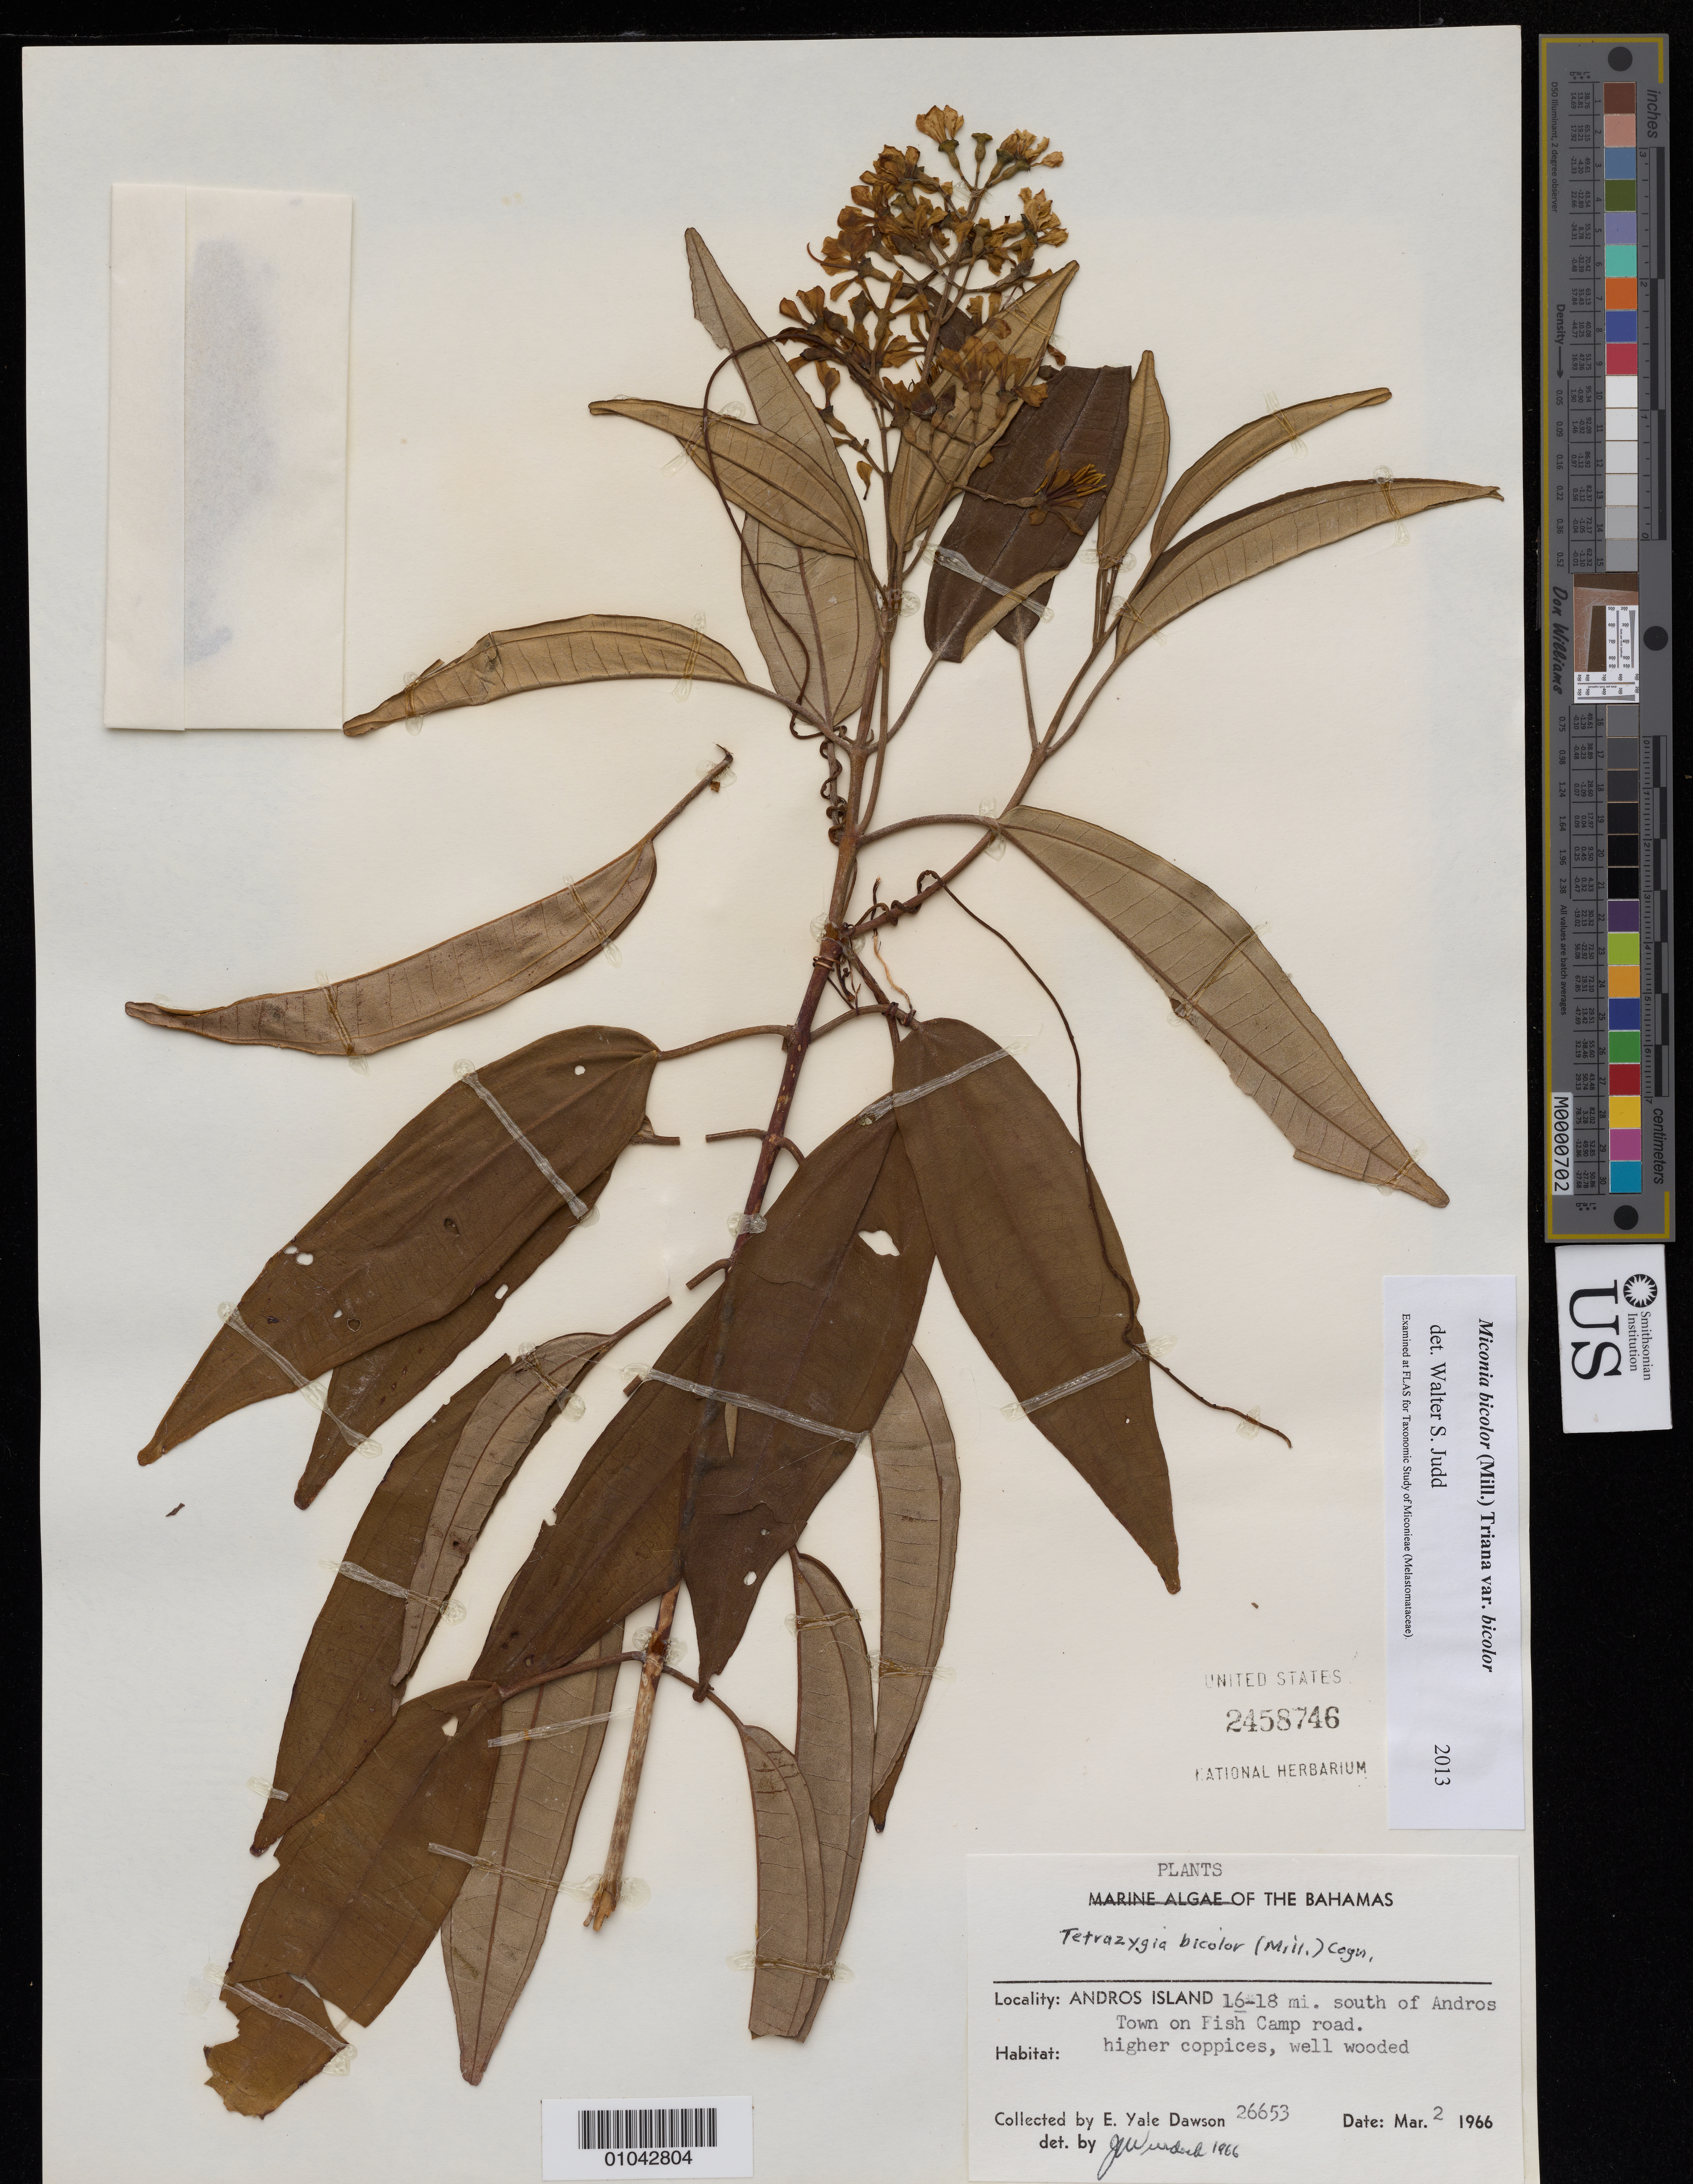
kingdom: Plantae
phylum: Tracheophyta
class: Magnoliopsida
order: Myrtales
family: Melastomataceae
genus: Miconia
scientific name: Miconia bicolor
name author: (Mill.) Triana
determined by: Judd, Walter S.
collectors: E. Y. Dawson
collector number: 26653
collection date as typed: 02 Mar 1966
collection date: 1966-03-02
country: Bahamas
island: Andros I.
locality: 16-18 miles south of Andros Town on Fish Camp Road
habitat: Higher coppices, well wooded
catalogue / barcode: US 2458746